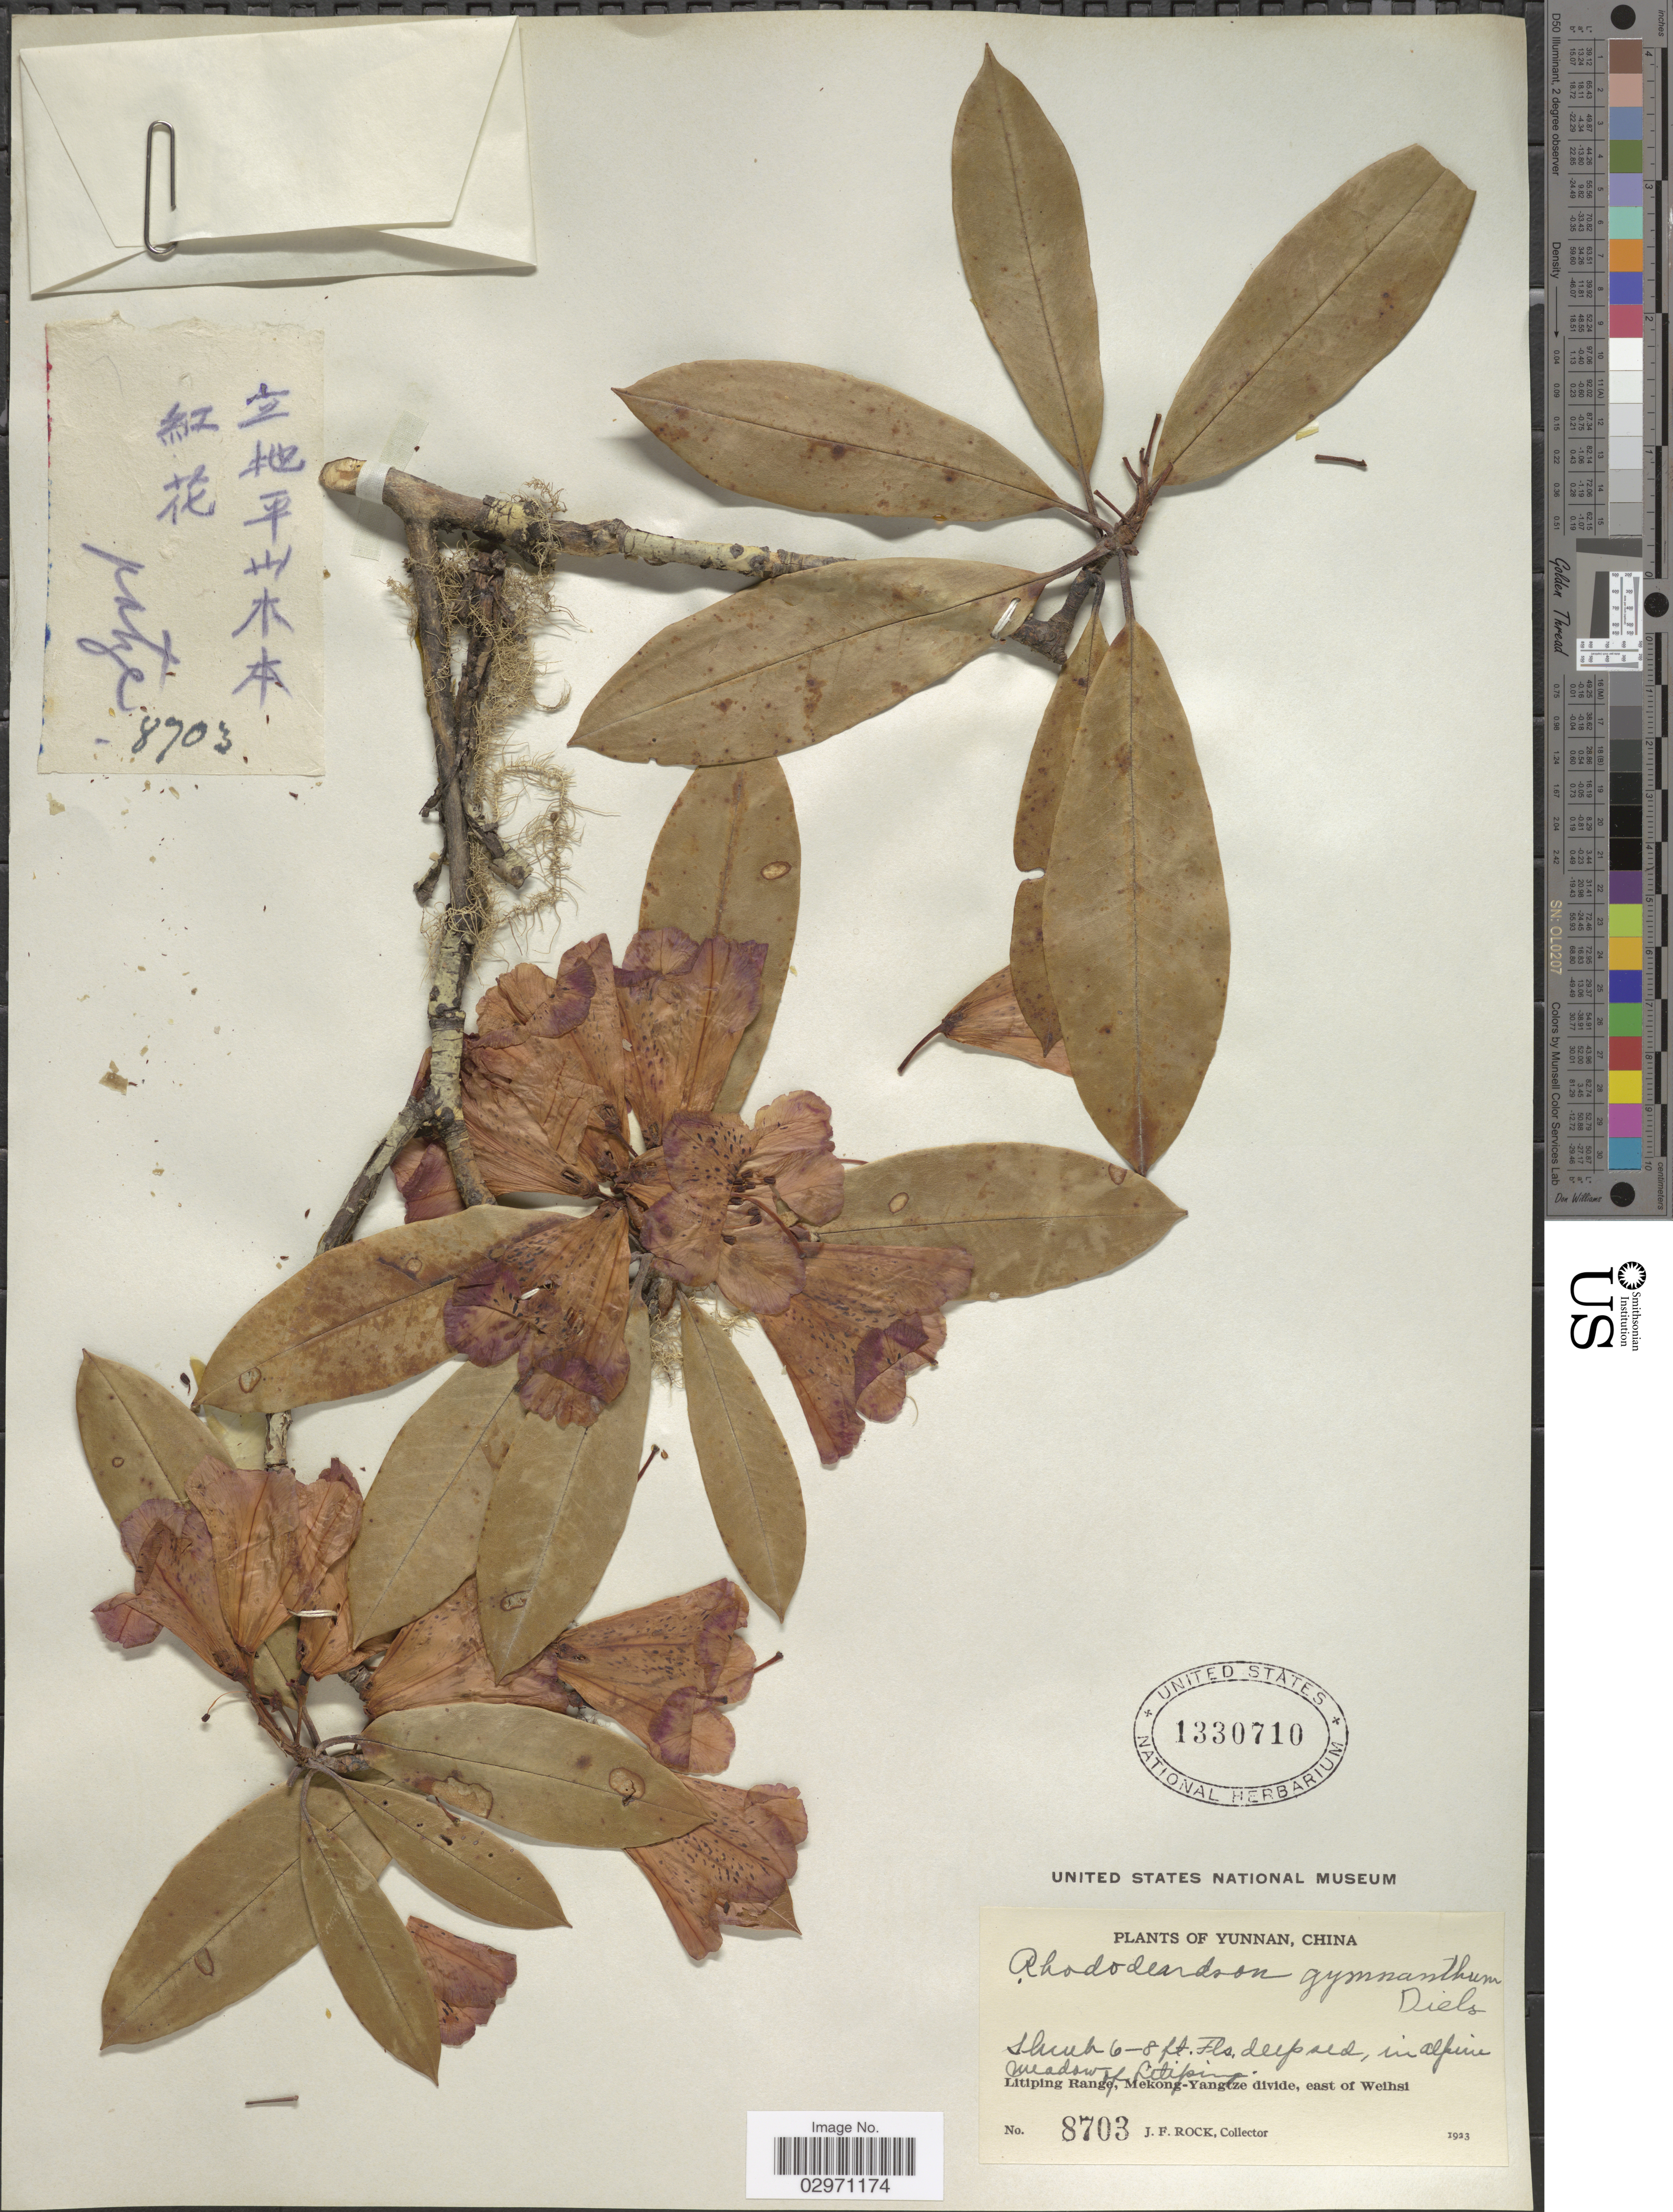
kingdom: Plantae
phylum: Tracheophyta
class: Magnoliopsida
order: Ericales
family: Ericaceae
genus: Rhododendron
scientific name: Rhododendron gymnanthum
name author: Diels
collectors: J. Rock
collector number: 8703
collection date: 1923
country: China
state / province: Yunnan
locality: Litiping Range, Mekong-Yangtze divide, east of Weihsi. In alpine meadow of Litiping.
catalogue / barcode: US 1330710